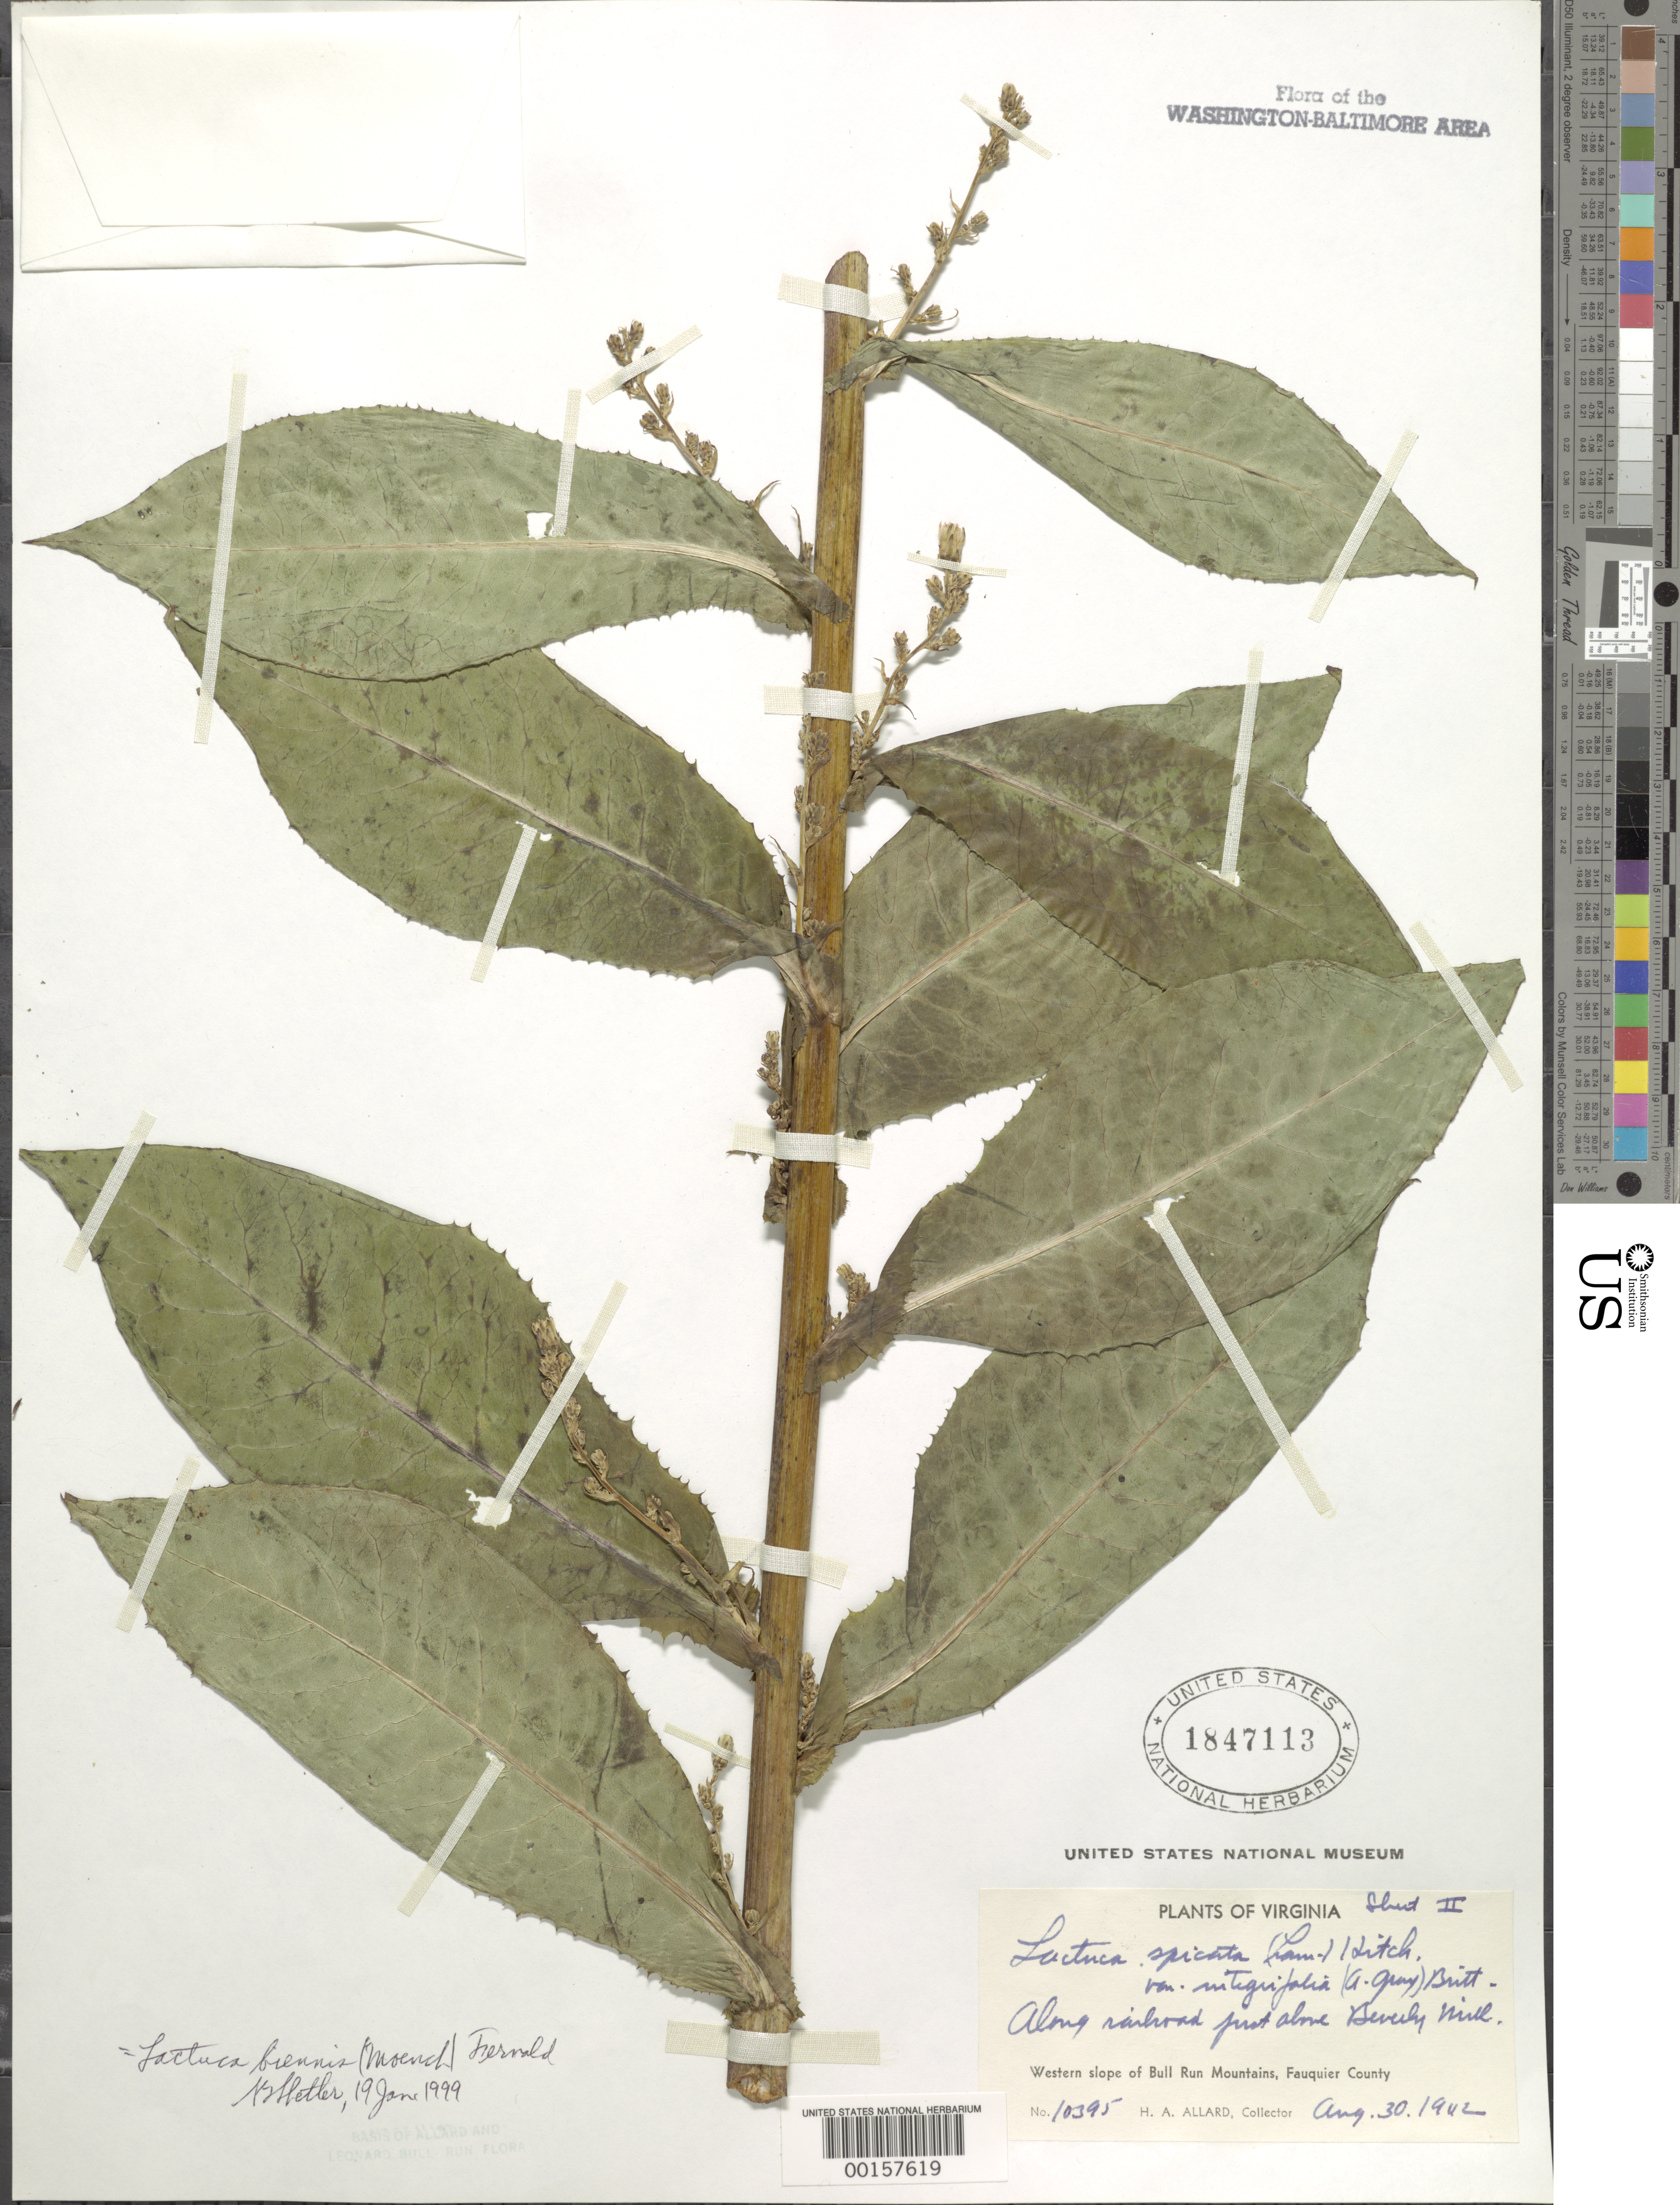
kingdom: Plantae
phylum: Tracheophyta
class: Magnoliopsida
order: Asterales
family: Asteraceae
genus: Lactuca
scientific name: Lactuca biennis var. integrifolia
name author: (Torr. & A. Gray) Fernald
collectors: H. A. Allard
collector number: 10395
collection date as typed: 30 Aug 1942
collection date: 1942-08-30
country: United States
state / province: Virginia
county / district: Fauquier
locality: Above Beverley Mill western slope of Bull Run Mountains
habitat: Railroad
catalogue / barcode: US 1847113